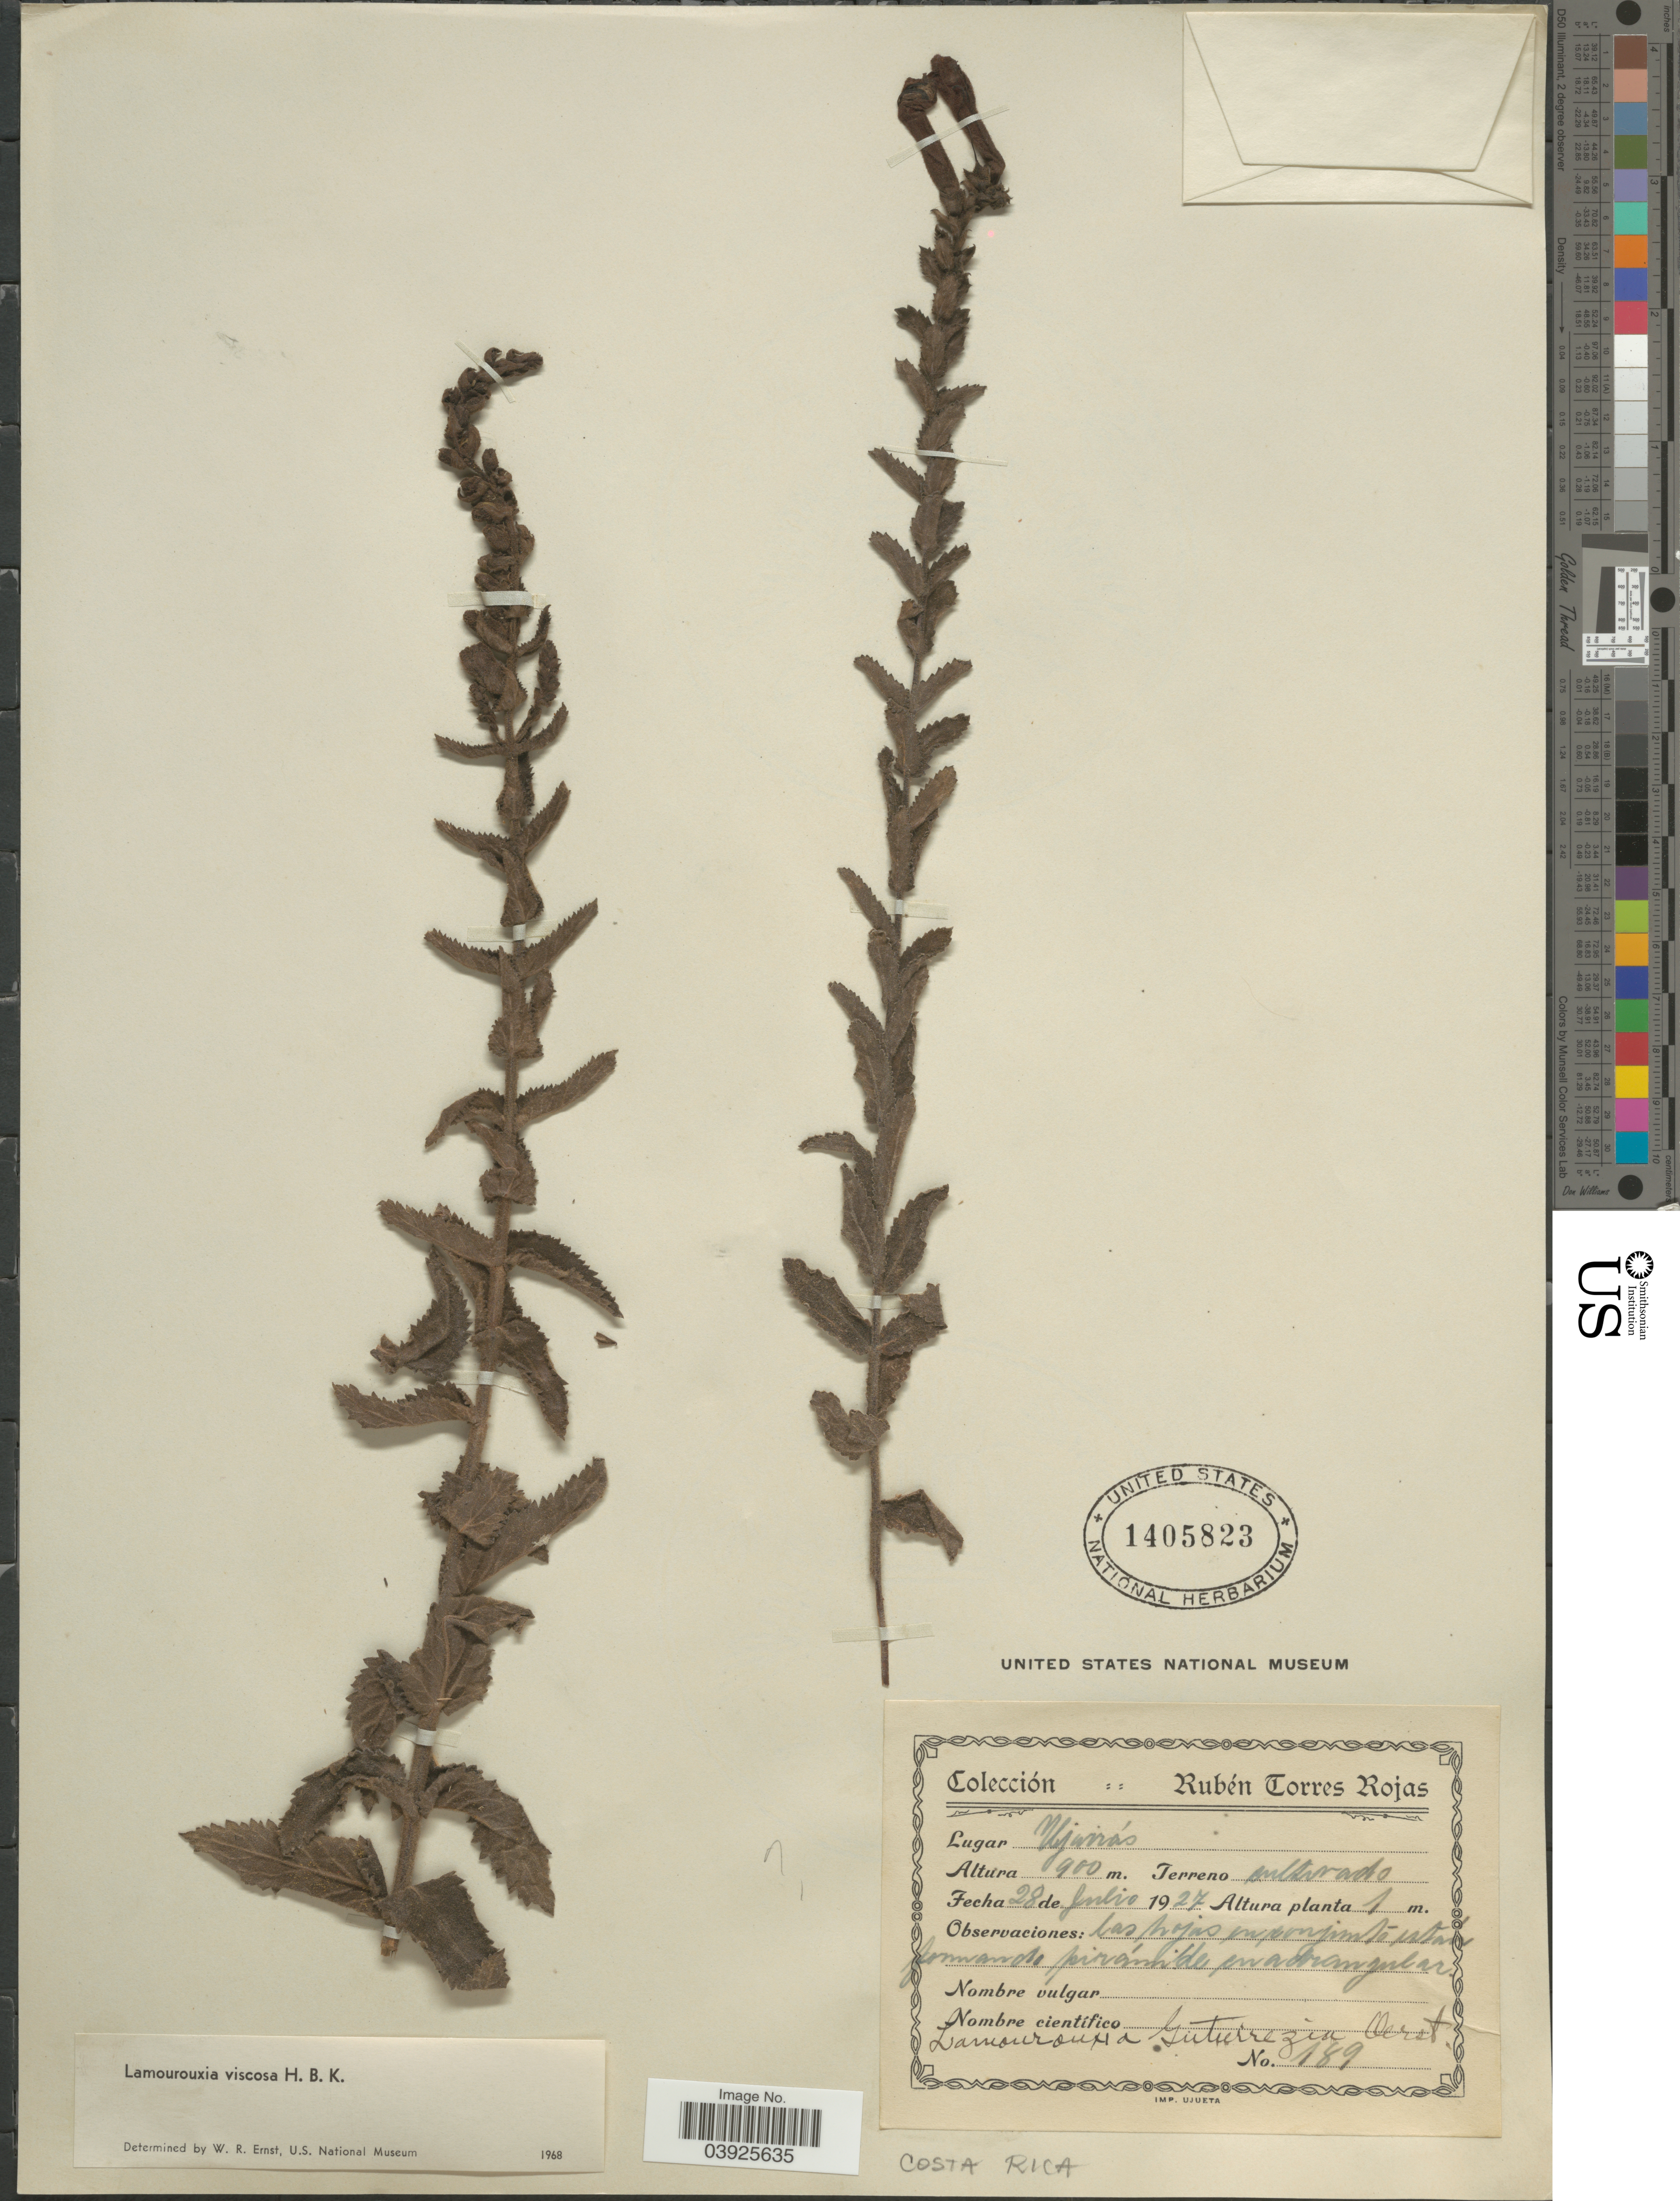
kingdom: Plantae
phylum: Tracheophyta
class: Magnoliopsida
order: Lamiales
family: Orobanchaceae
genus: Lamourouxia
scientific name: Lamourouxia viscosa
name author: Kunth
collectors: R. Torres Rojas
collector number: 189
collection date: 1927-07-28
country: Costa Rica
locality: Ujurrás.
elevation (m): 900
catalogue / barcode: US 1405823